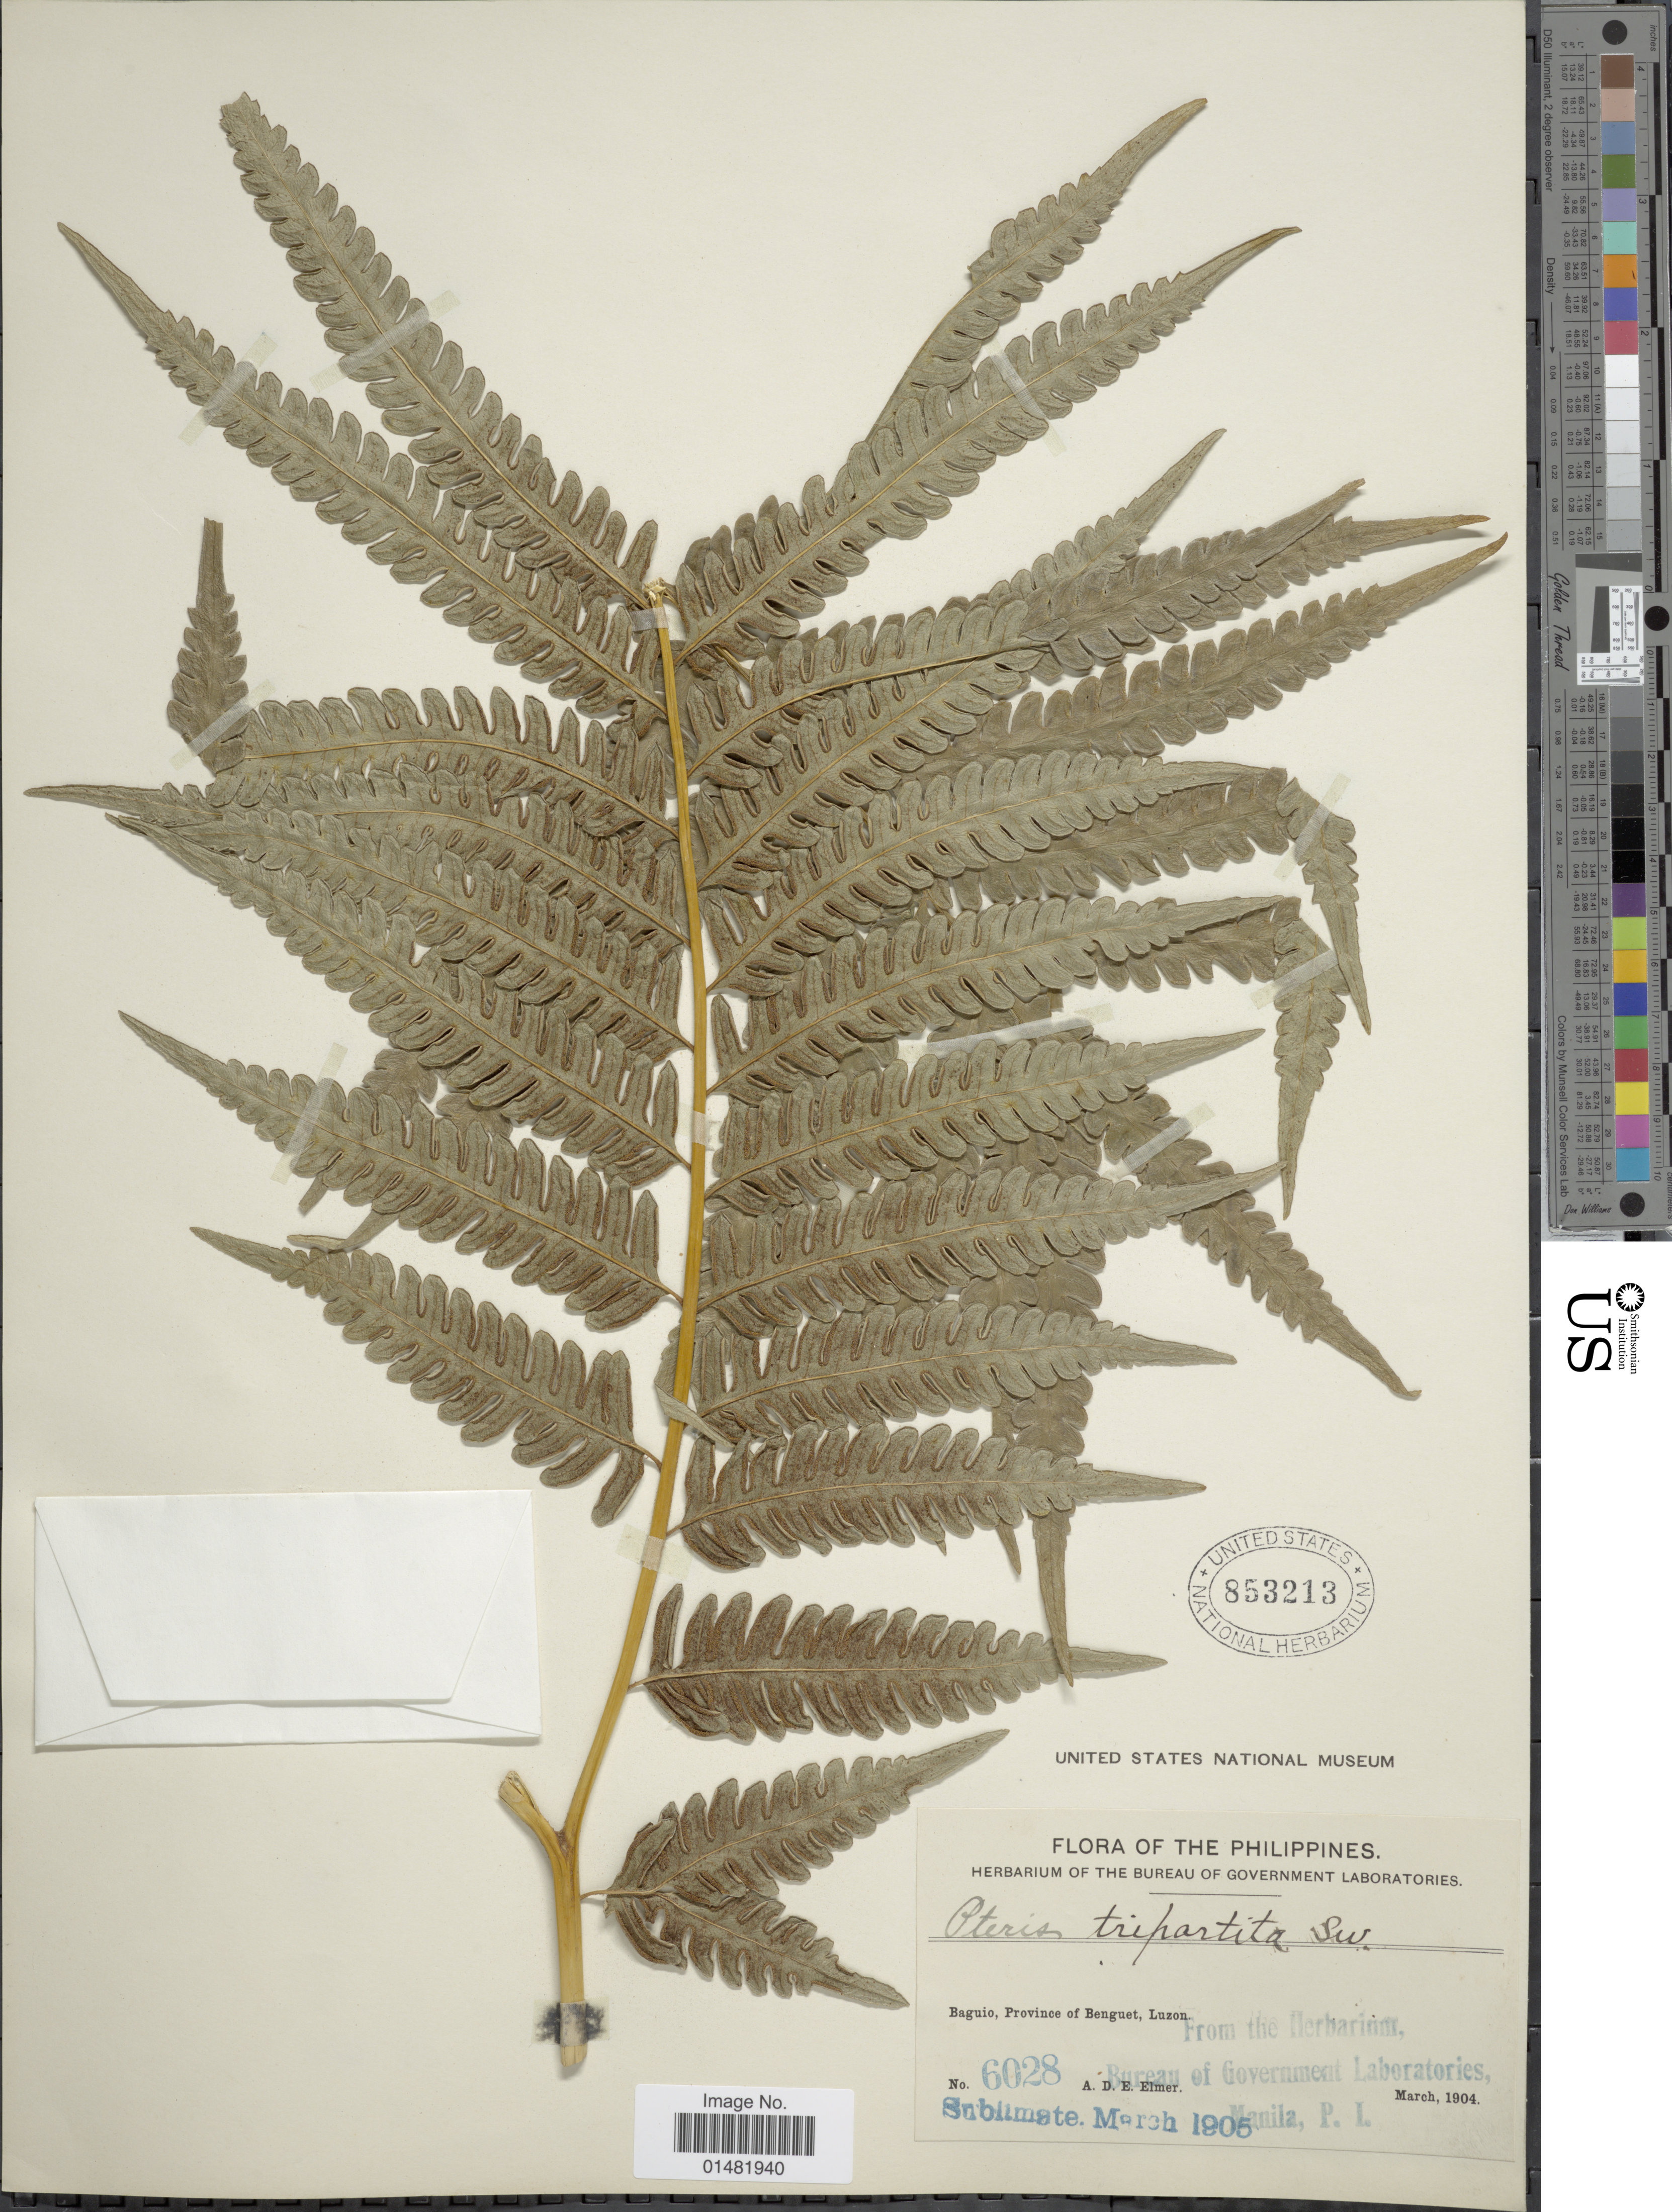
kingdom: Plantae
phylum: Tracheophyta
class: Polypodiopsida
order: Polypodiales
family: Pteridaceae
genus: Pteris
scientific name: Pteris tripartita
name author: Sw.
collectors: A. D. E. Elmer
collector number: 6028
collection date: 1904-03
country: Philippines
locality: Baguio, Province of Benguet, Luzon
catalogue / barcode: US 853213